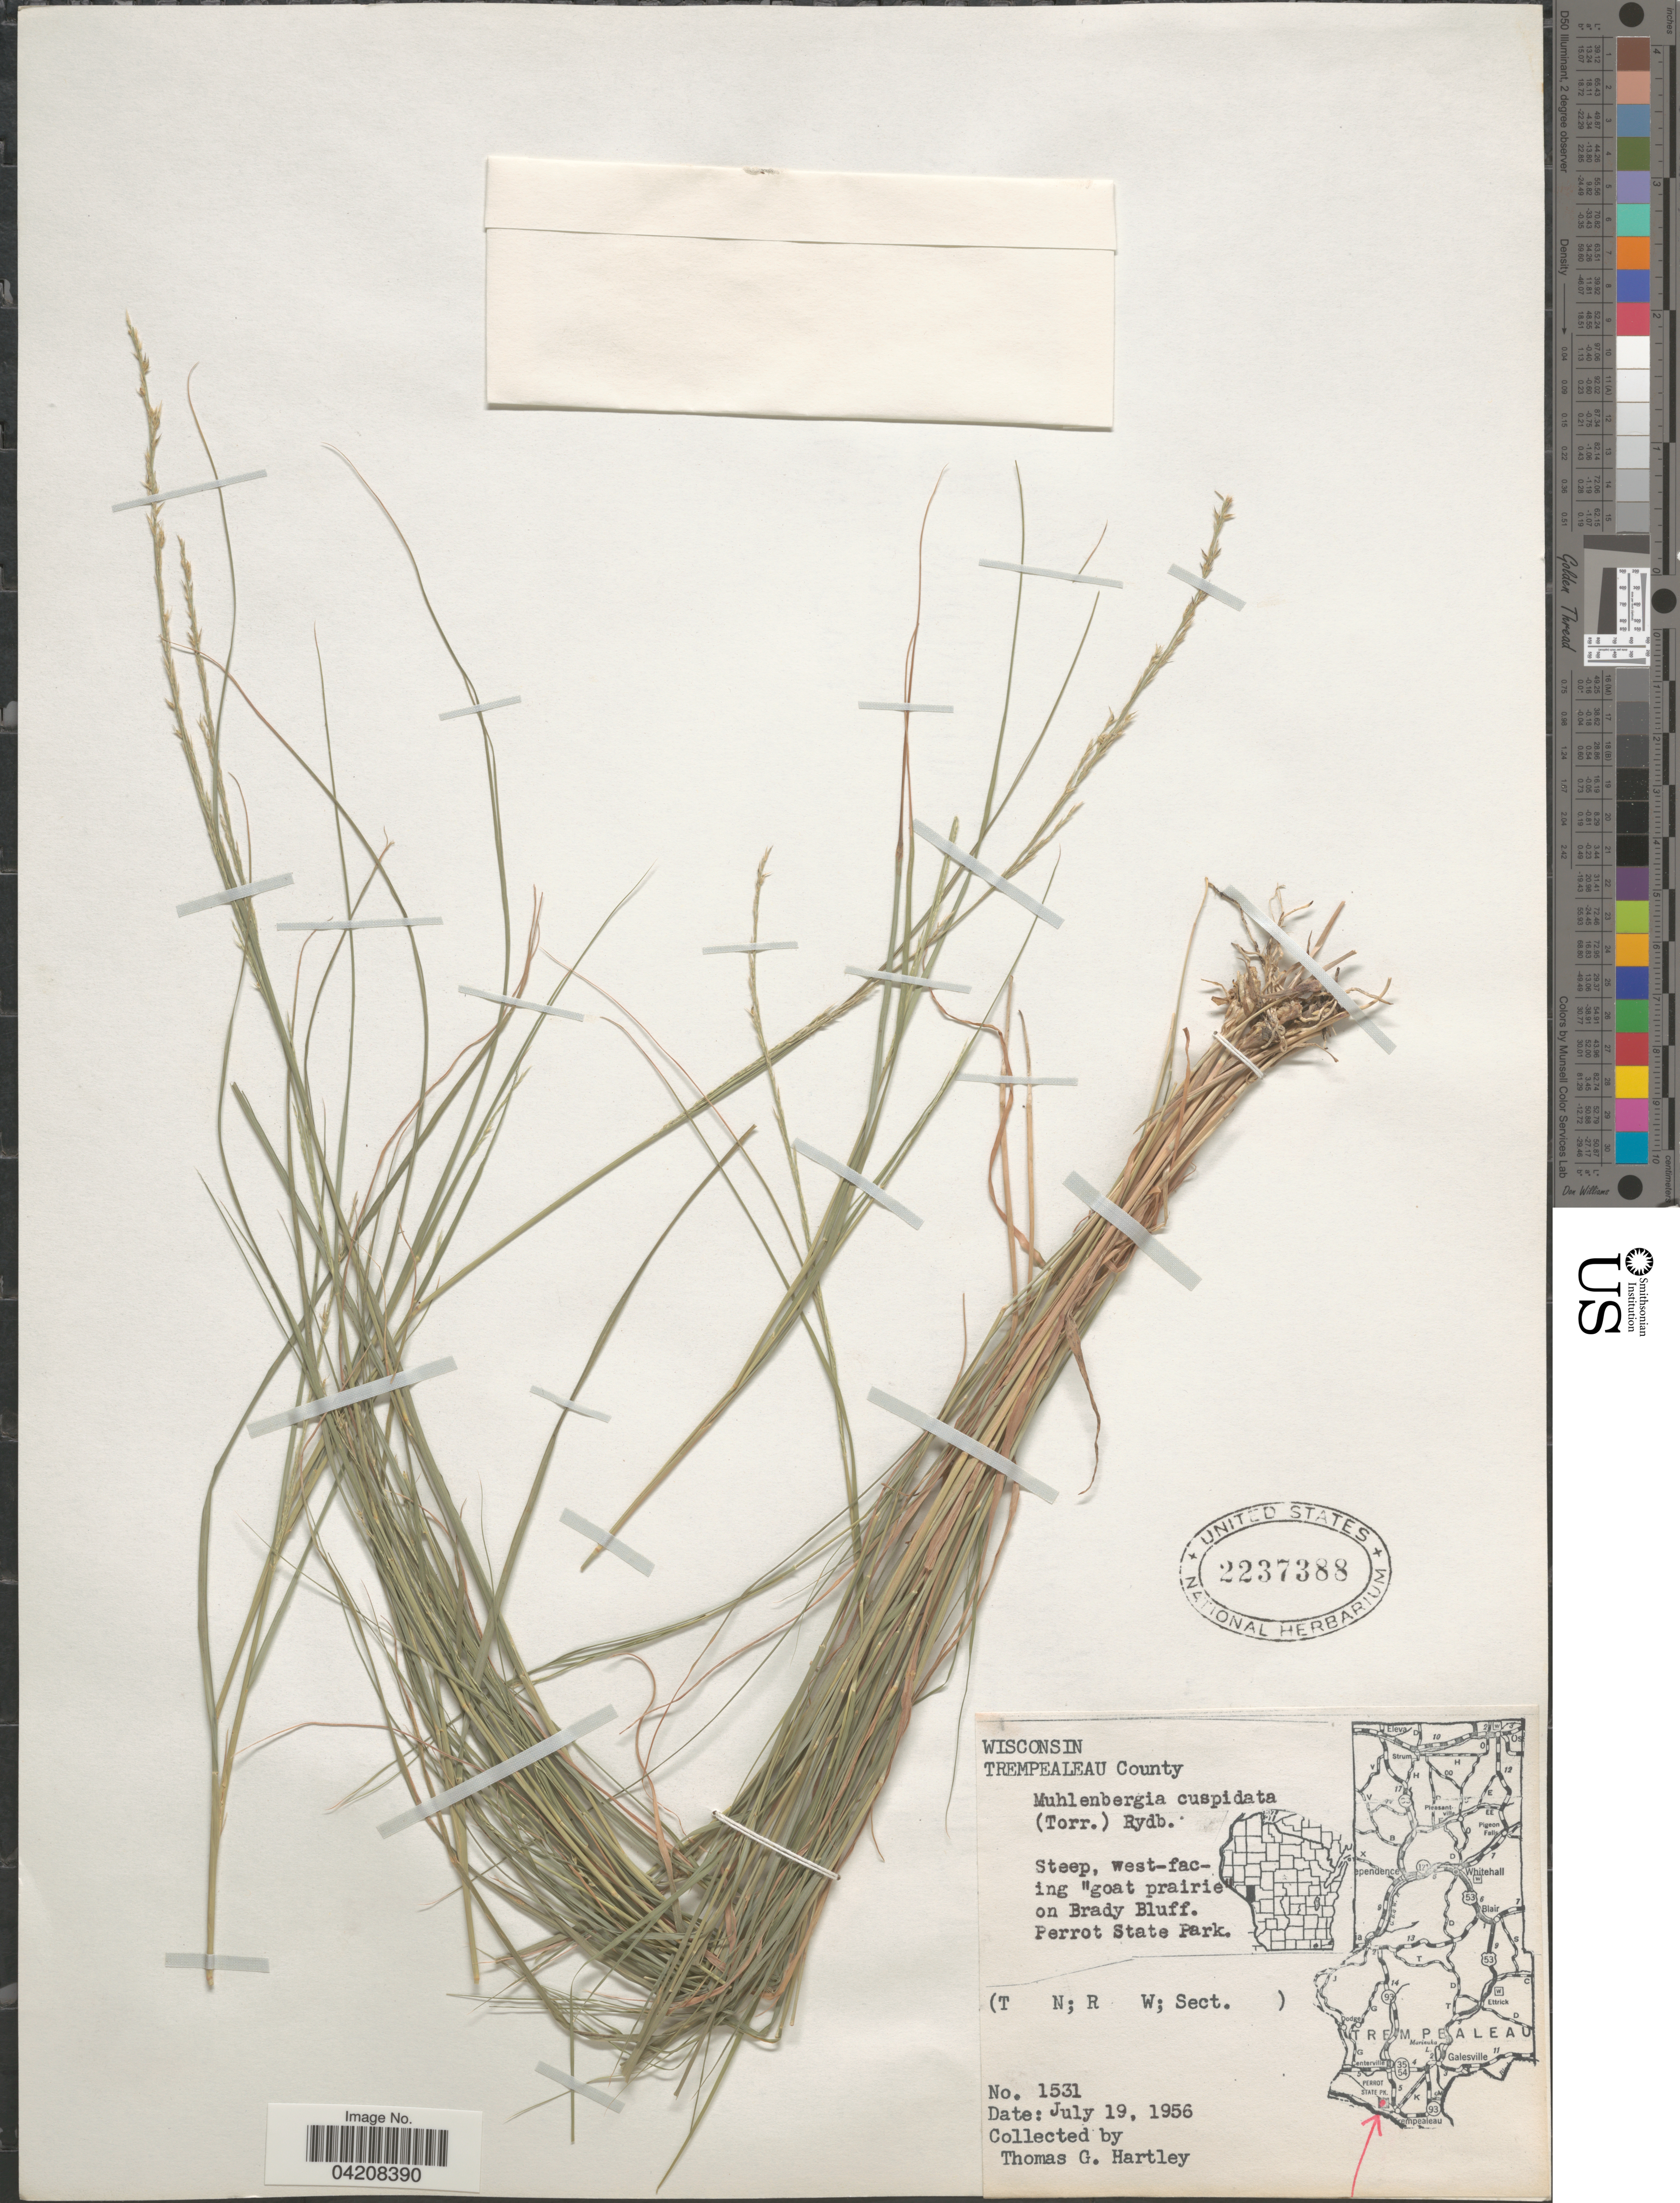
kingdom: Plantae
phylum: Tracheophyta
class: Liliopsida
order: Poales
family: Poaceae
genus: Muhlenbergia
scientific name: Muhlenbergia cuspidata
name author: (Torr. ex Hook.) Rydb.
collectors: T. G. Hartley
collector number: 1531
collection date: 1956-07-19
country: United States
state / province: Wisconsin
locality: Trempealeau County. Steep, west-facing "goat prairie" on Brady Bluff. Perrot State Park.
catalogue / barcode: US 2237388